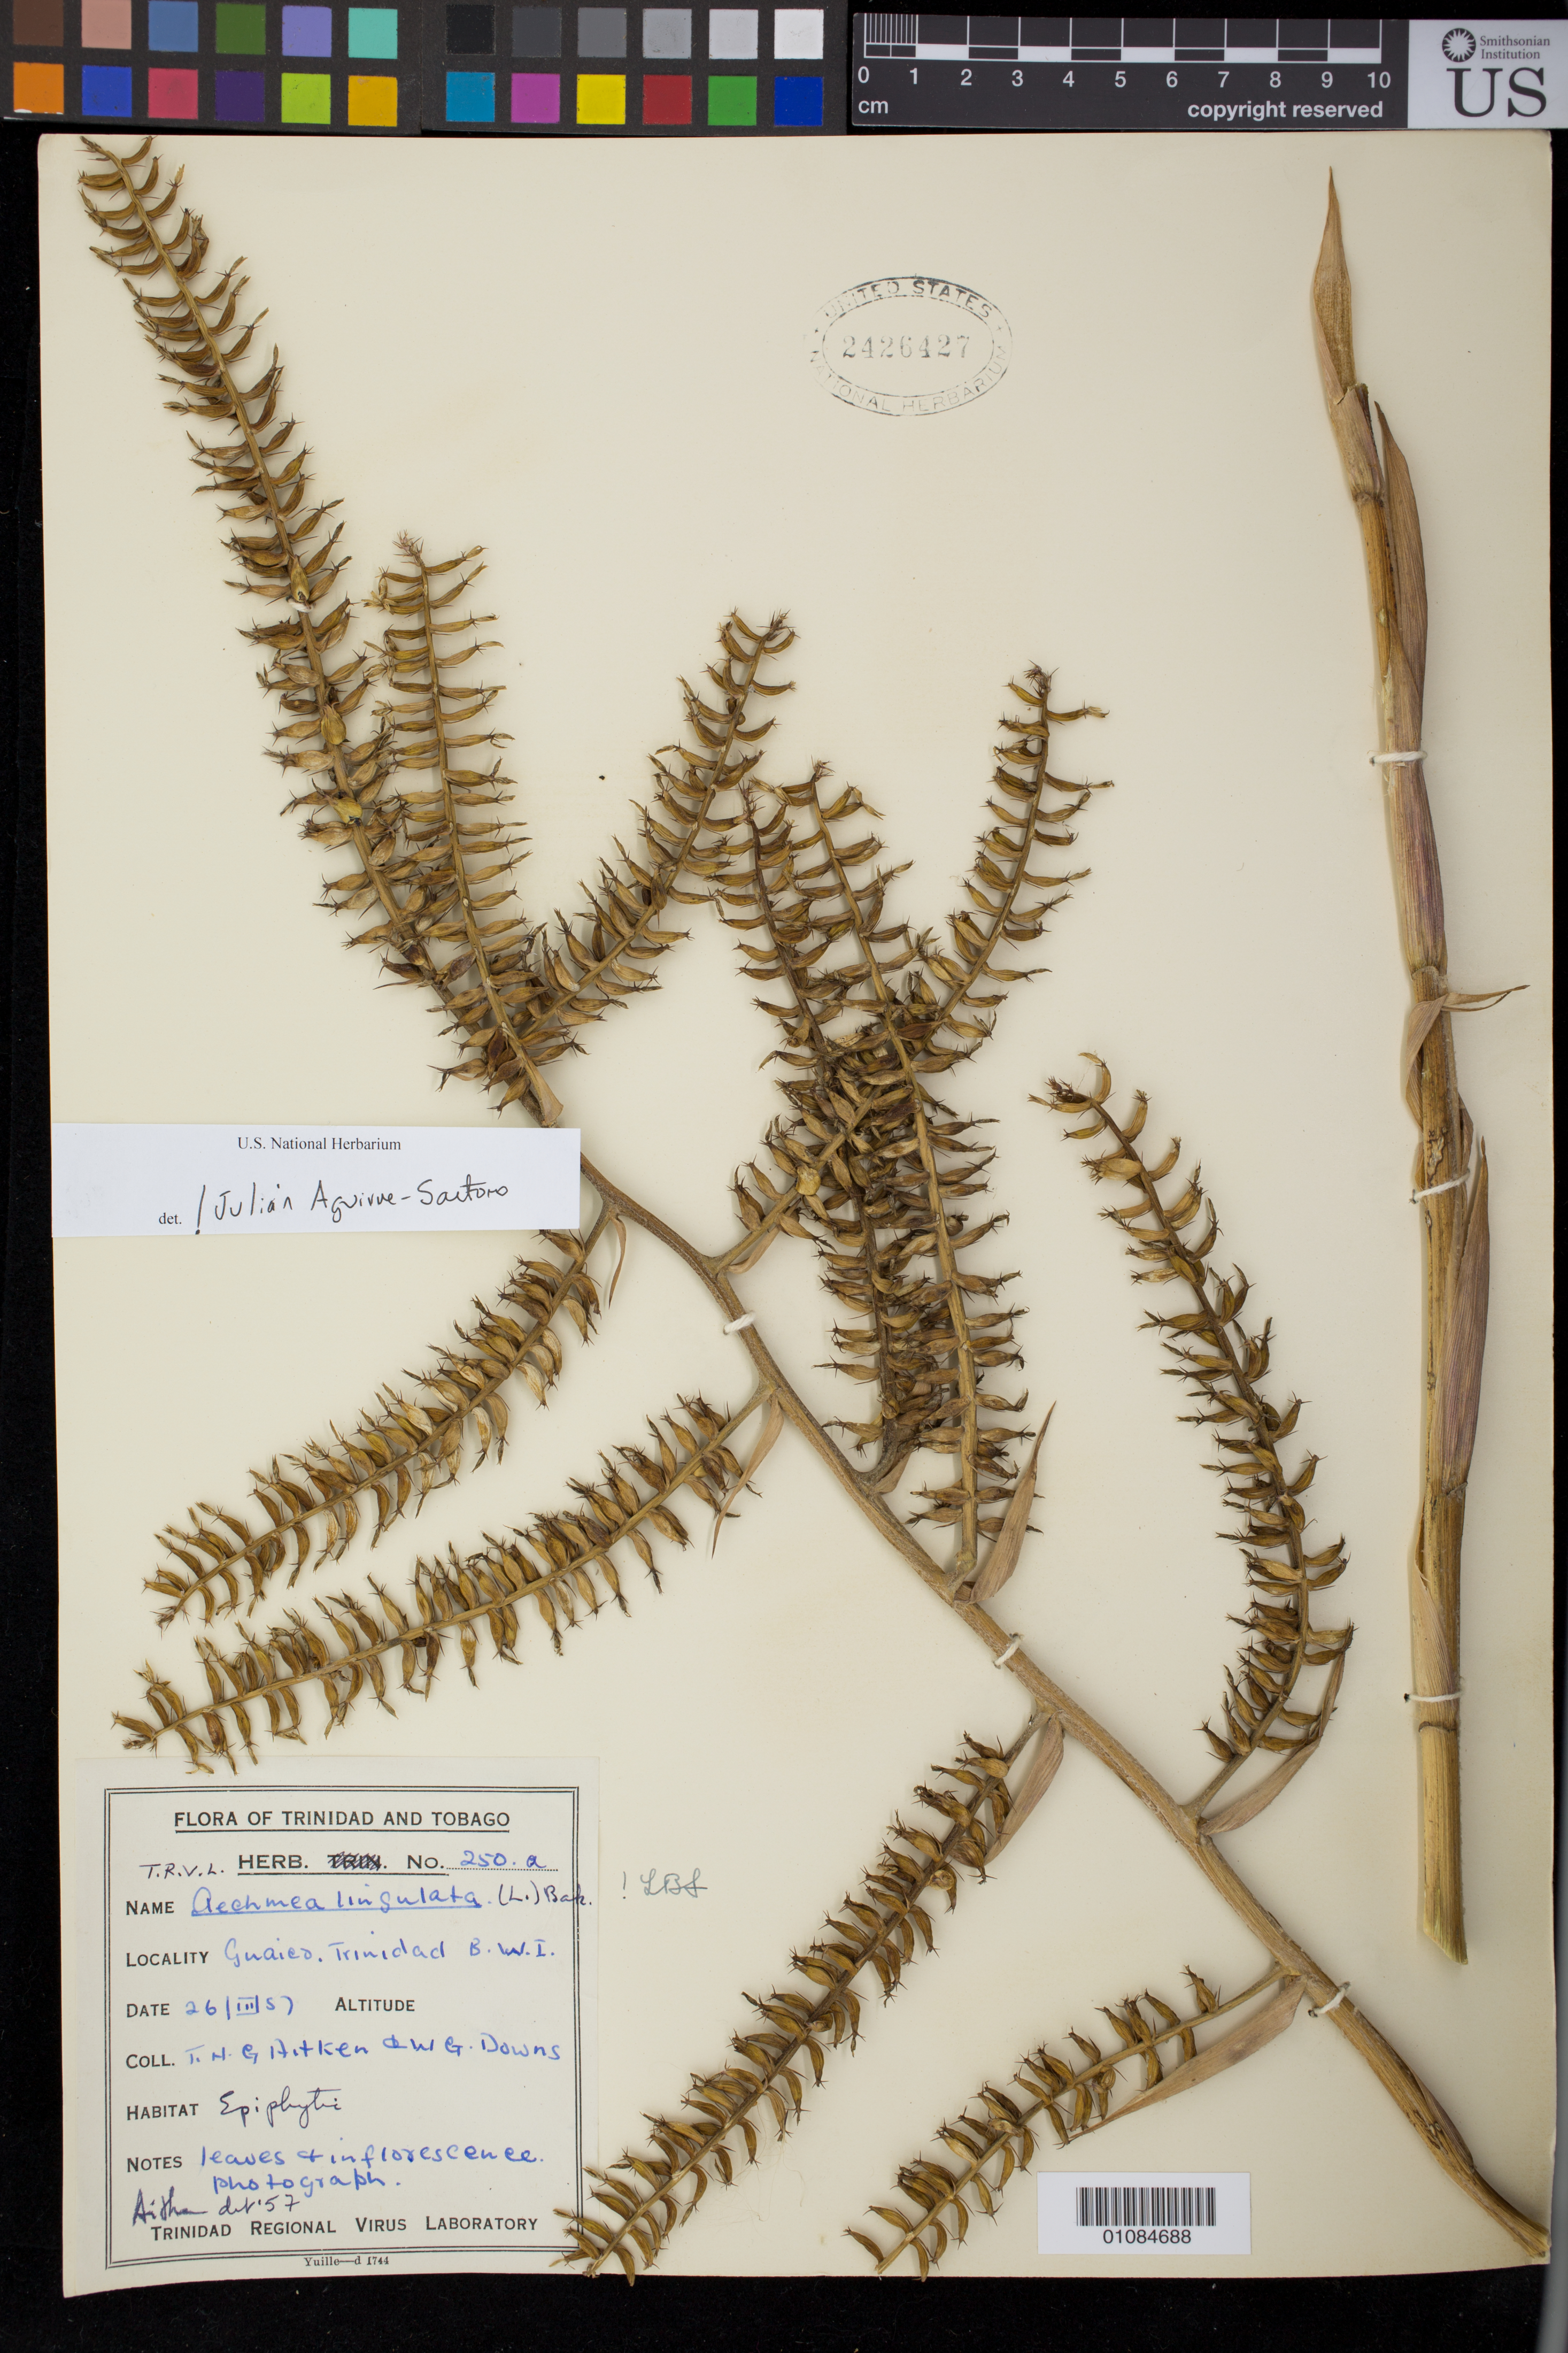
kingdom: Plantae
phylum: Tracheophyta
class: Liliopsida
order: Poales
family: Bromeliaceae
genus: Wittmackia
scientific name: Wittmackia lingulata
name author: (L.) Mez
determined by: Strong, Mark T., (BOT), Smithsonian Institution - National Museum of Natural History (UNITED STATES)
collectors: T. Aitken & W. G. Downs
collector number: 250a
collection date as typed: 26 Mar 1957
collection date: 1957-03-26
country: Trinidad and Tobago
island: Trinidad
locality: Guaico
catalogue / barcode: US 2426427